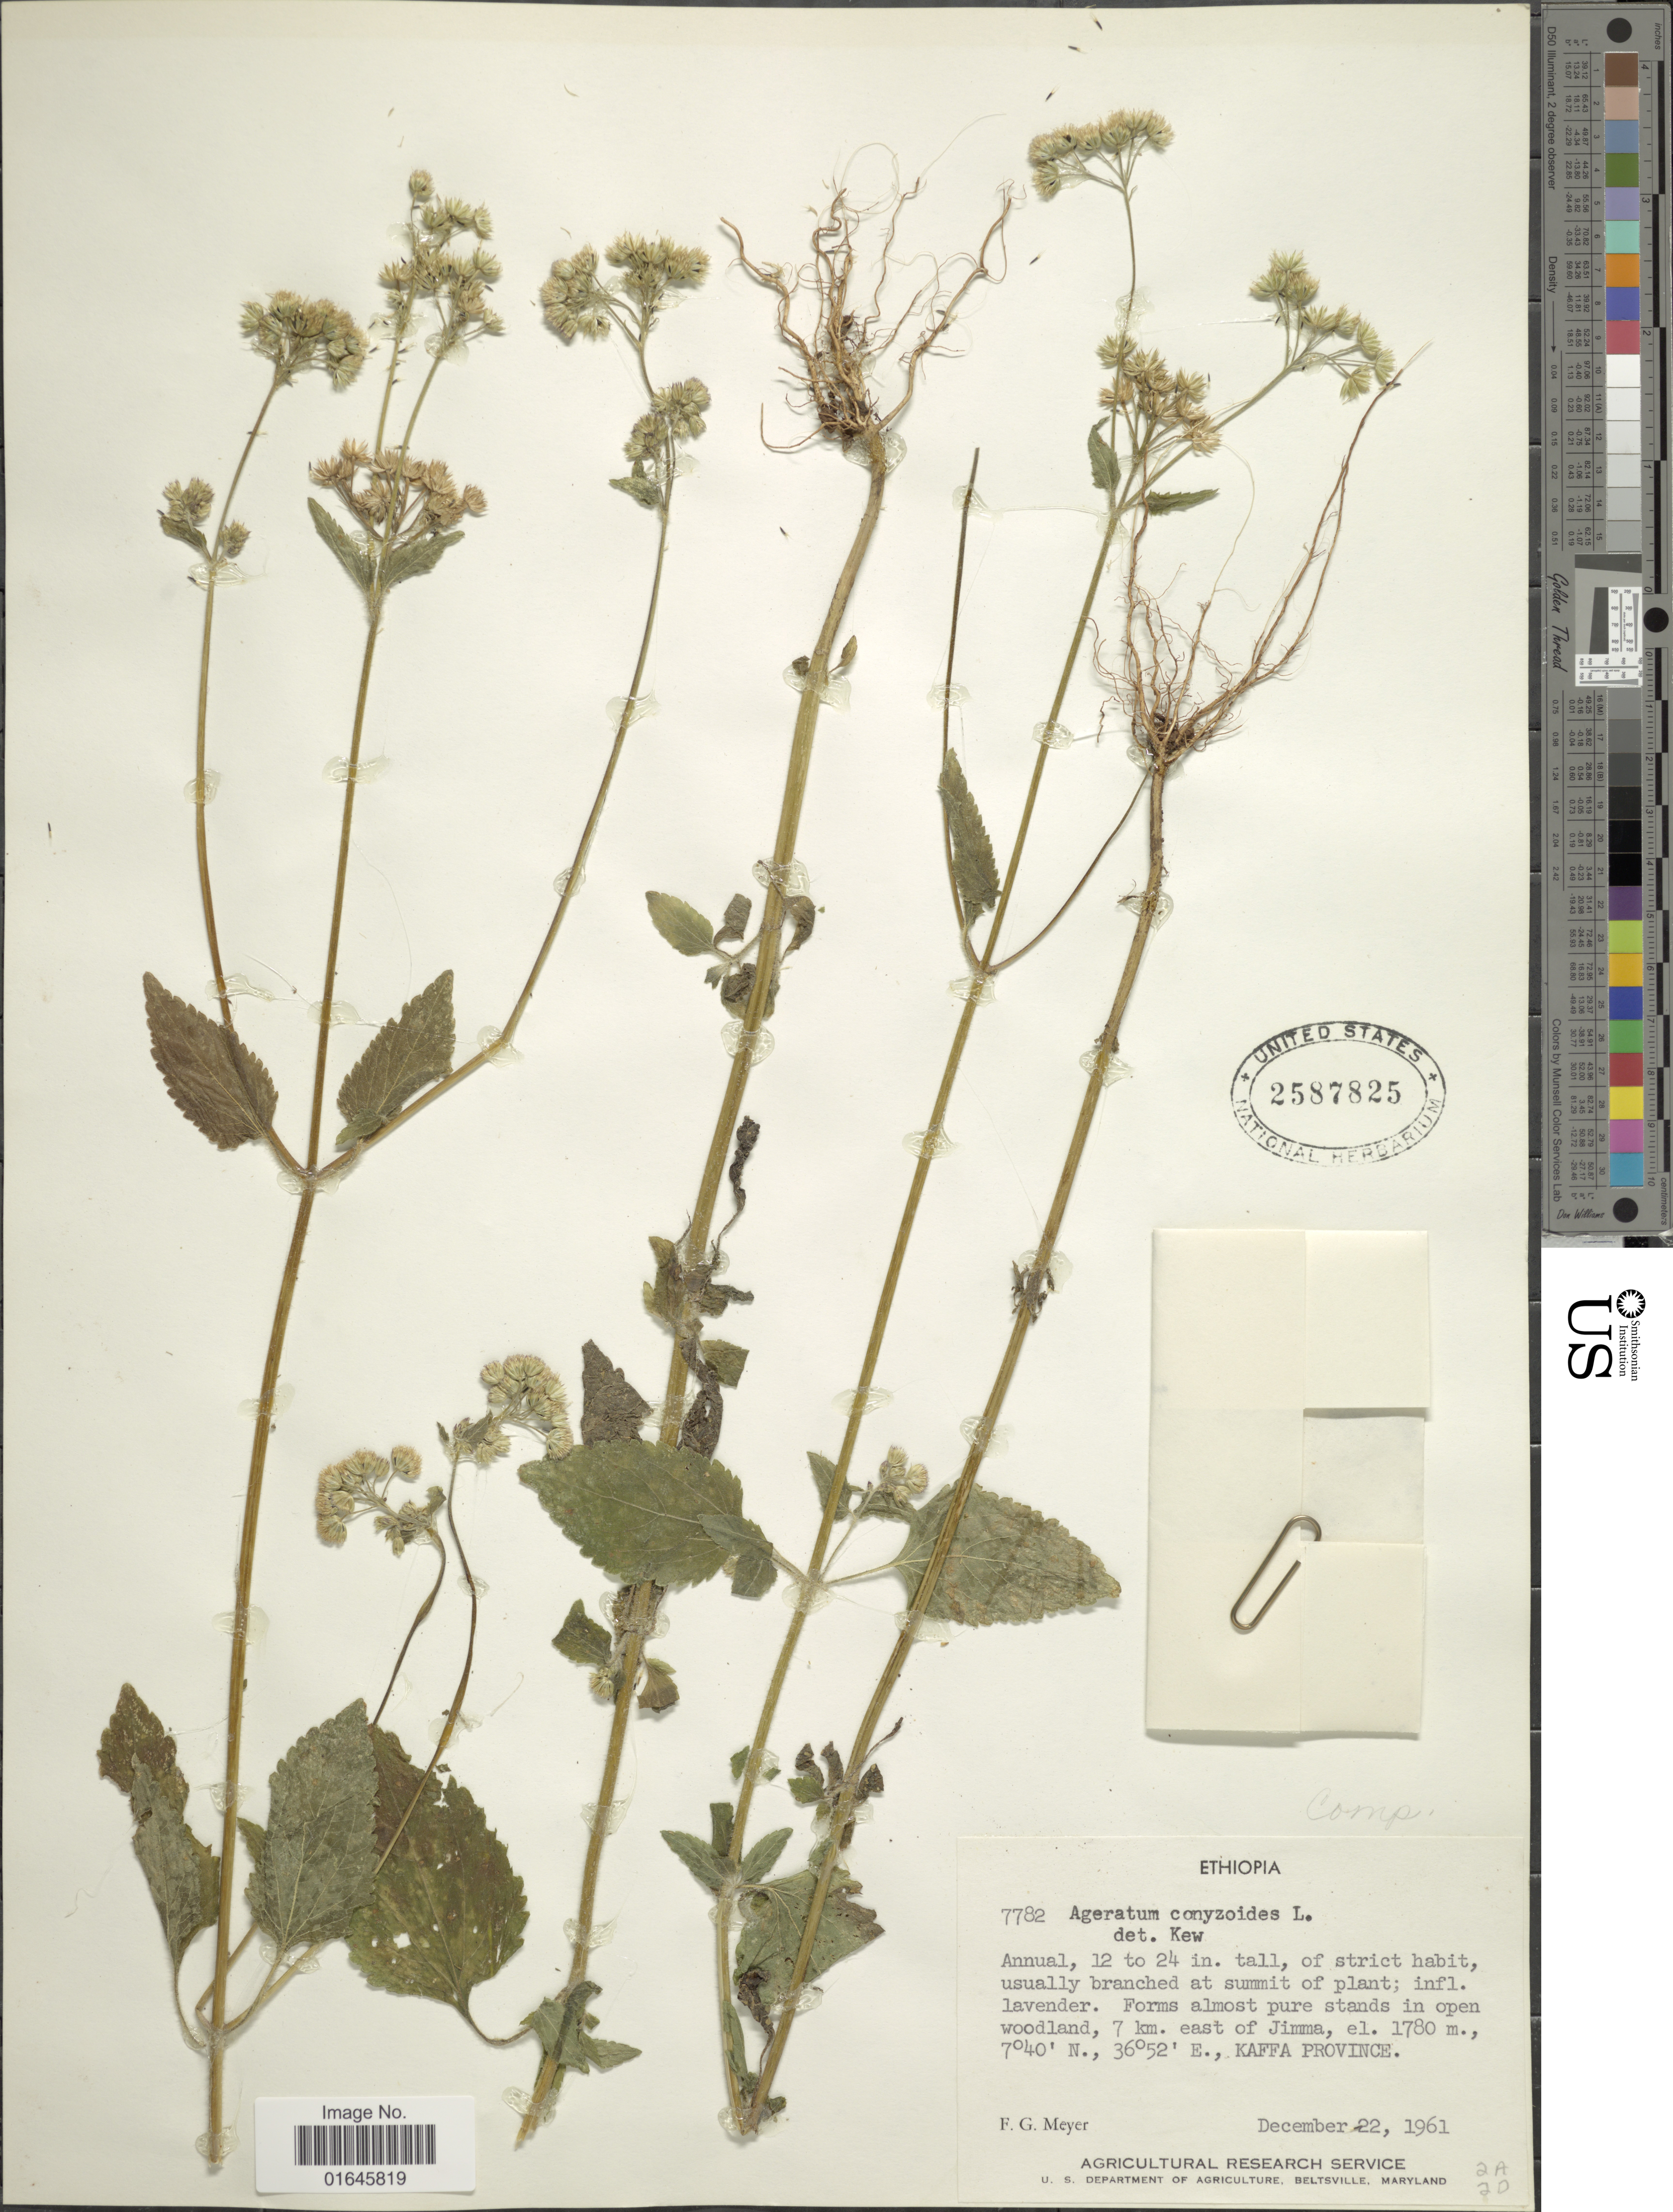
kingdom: Plantae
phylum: Tracheophyta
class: Magnoliopsida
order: Asterales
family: Asteraceae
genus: Ageratum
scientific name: Ageratum conyzoides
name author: L.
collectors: F. G. Meyer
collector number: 7782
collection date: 1961-12-22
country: Ethiopia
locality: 7 km. east of Jimma, Kaffa Province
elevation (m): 1780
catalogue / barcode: US 2587825